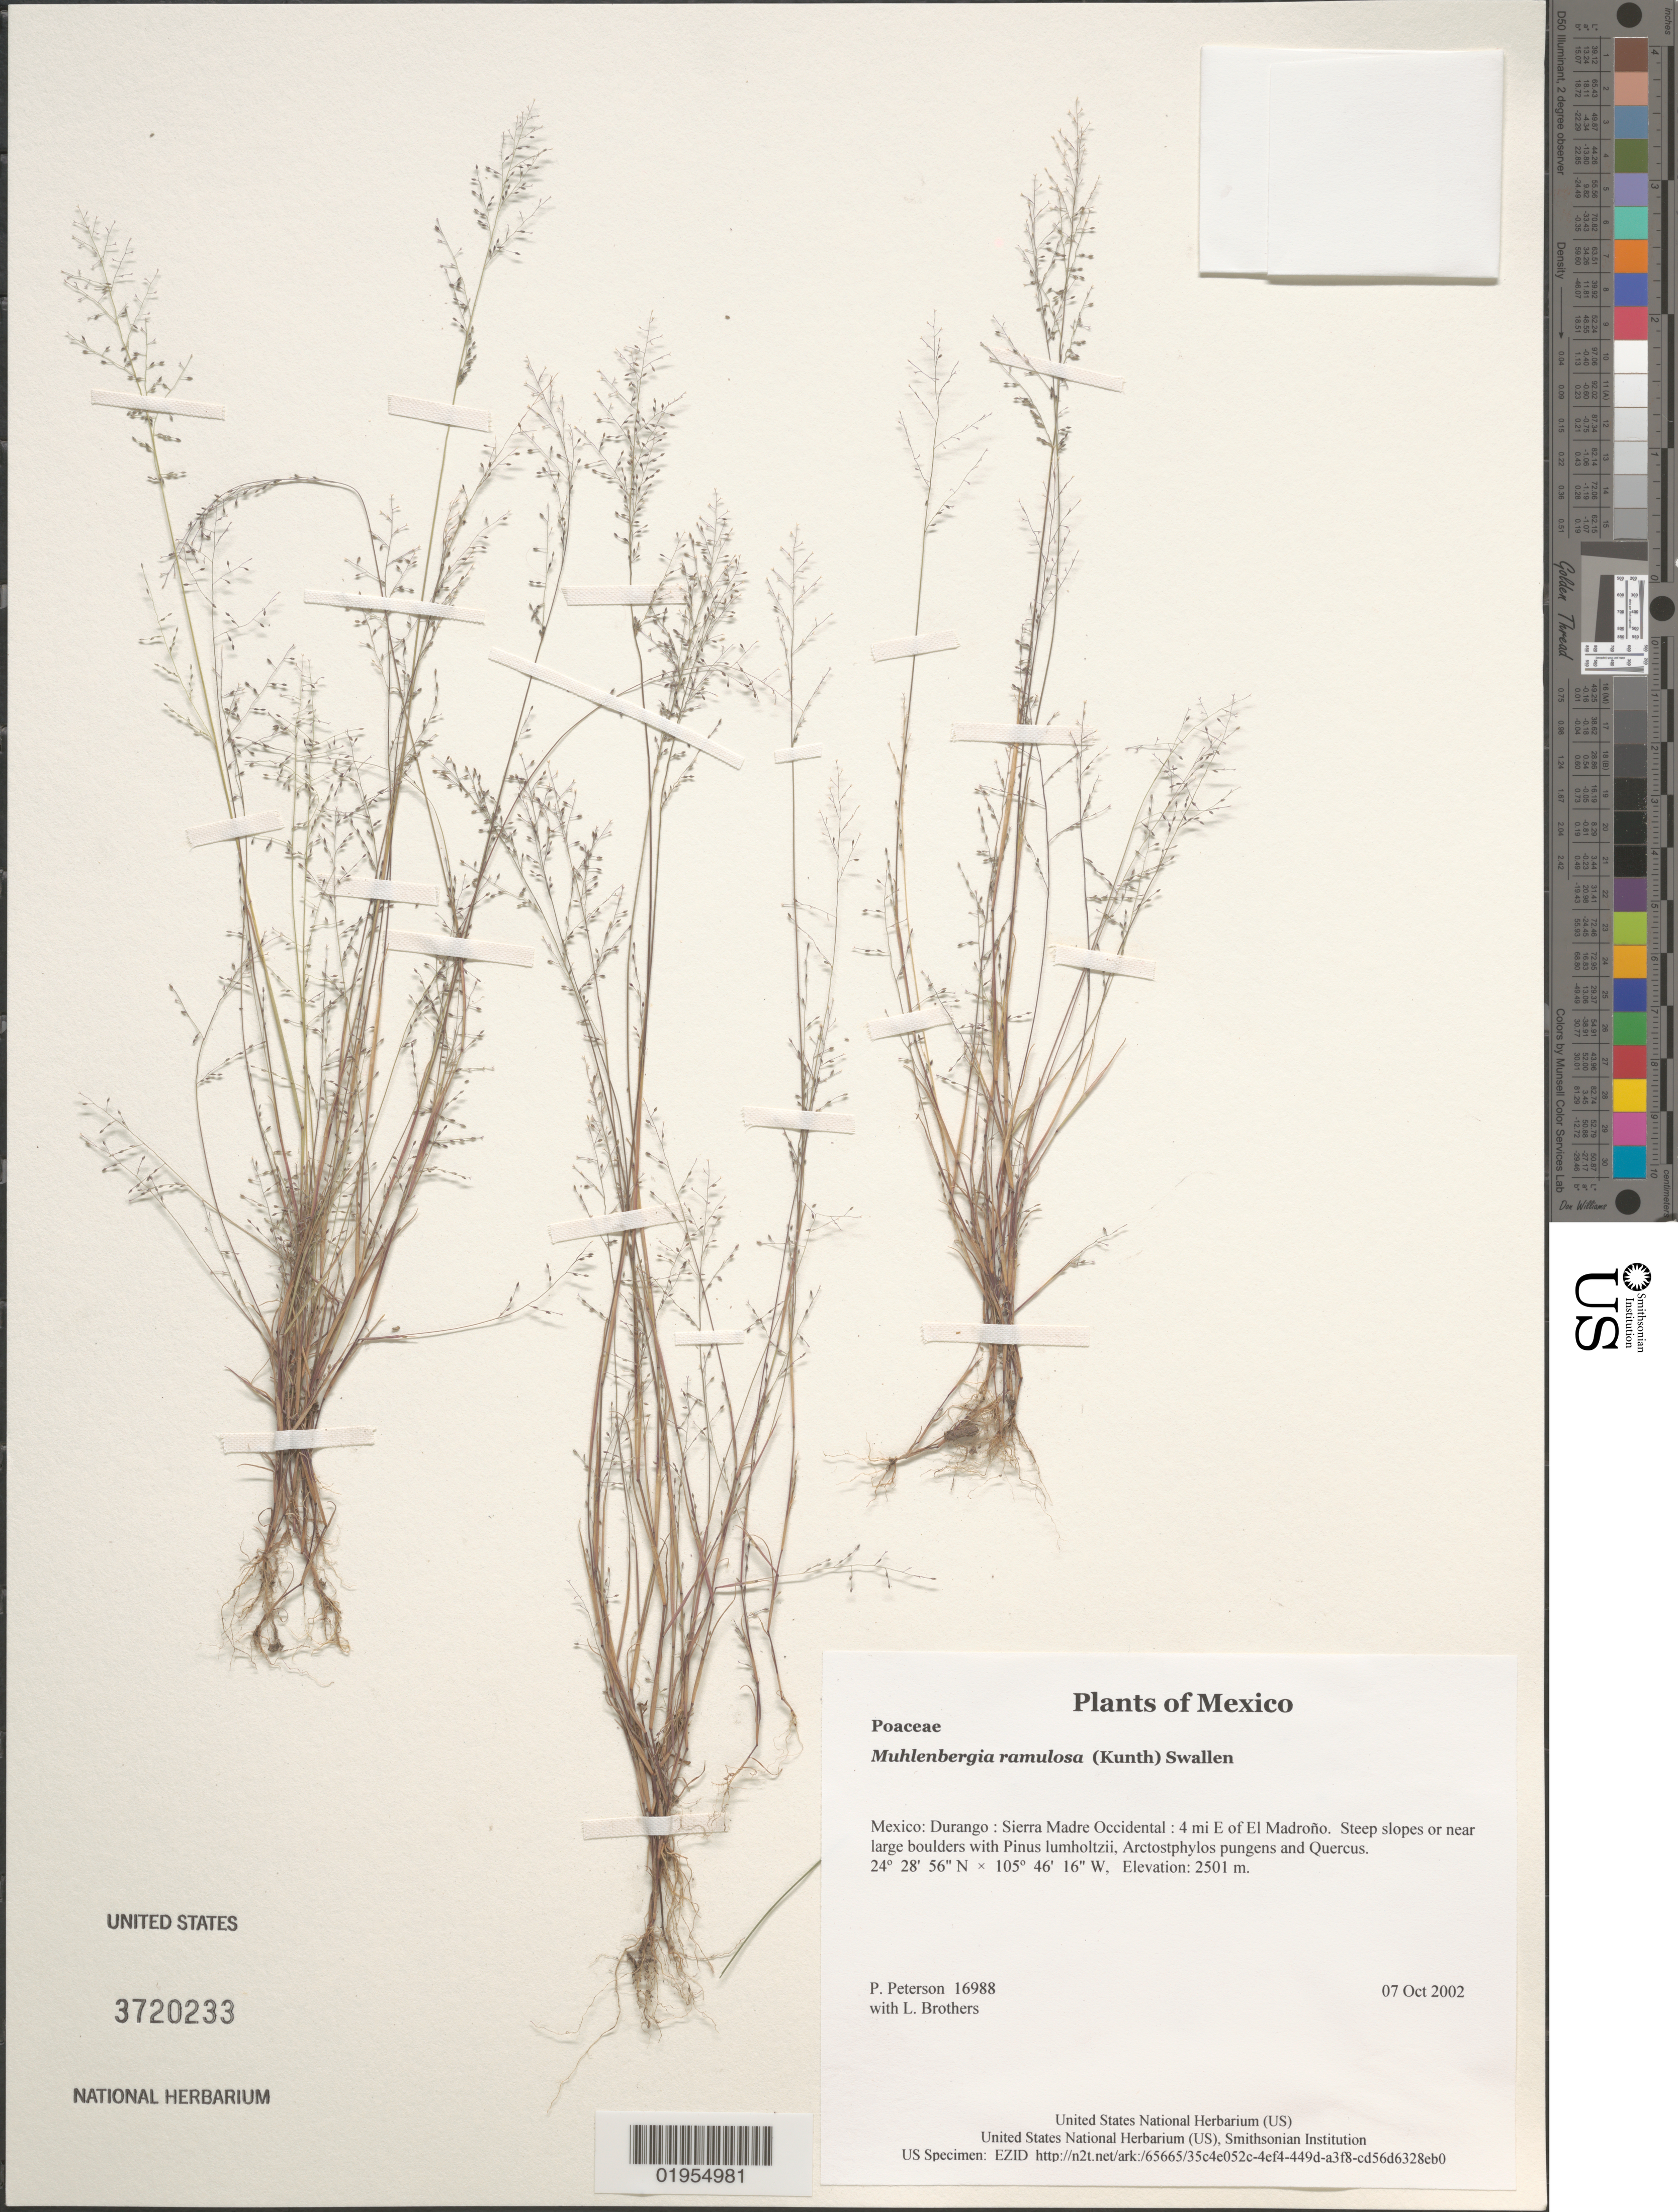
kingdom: Plantae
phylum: Tracheophyta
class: Liliopsida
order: Poales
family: Poaceae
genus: Muhlenbergia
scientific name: Muhlenbergia ramulosa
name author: (Kunth) Swallen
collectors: P. M. Peterson & L. E. Brothers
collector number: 16988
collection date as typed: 07 Oct 2002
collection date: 2002-10-07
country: Mexico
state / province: Durango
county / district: Sierra Madre Occidental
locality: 4 mi E of El Madroño. Steep slopes or near large boulders with Pinus lumholtzii, Arctostphylos pungens and Quercus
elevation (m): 2501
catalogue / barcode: US 3720233